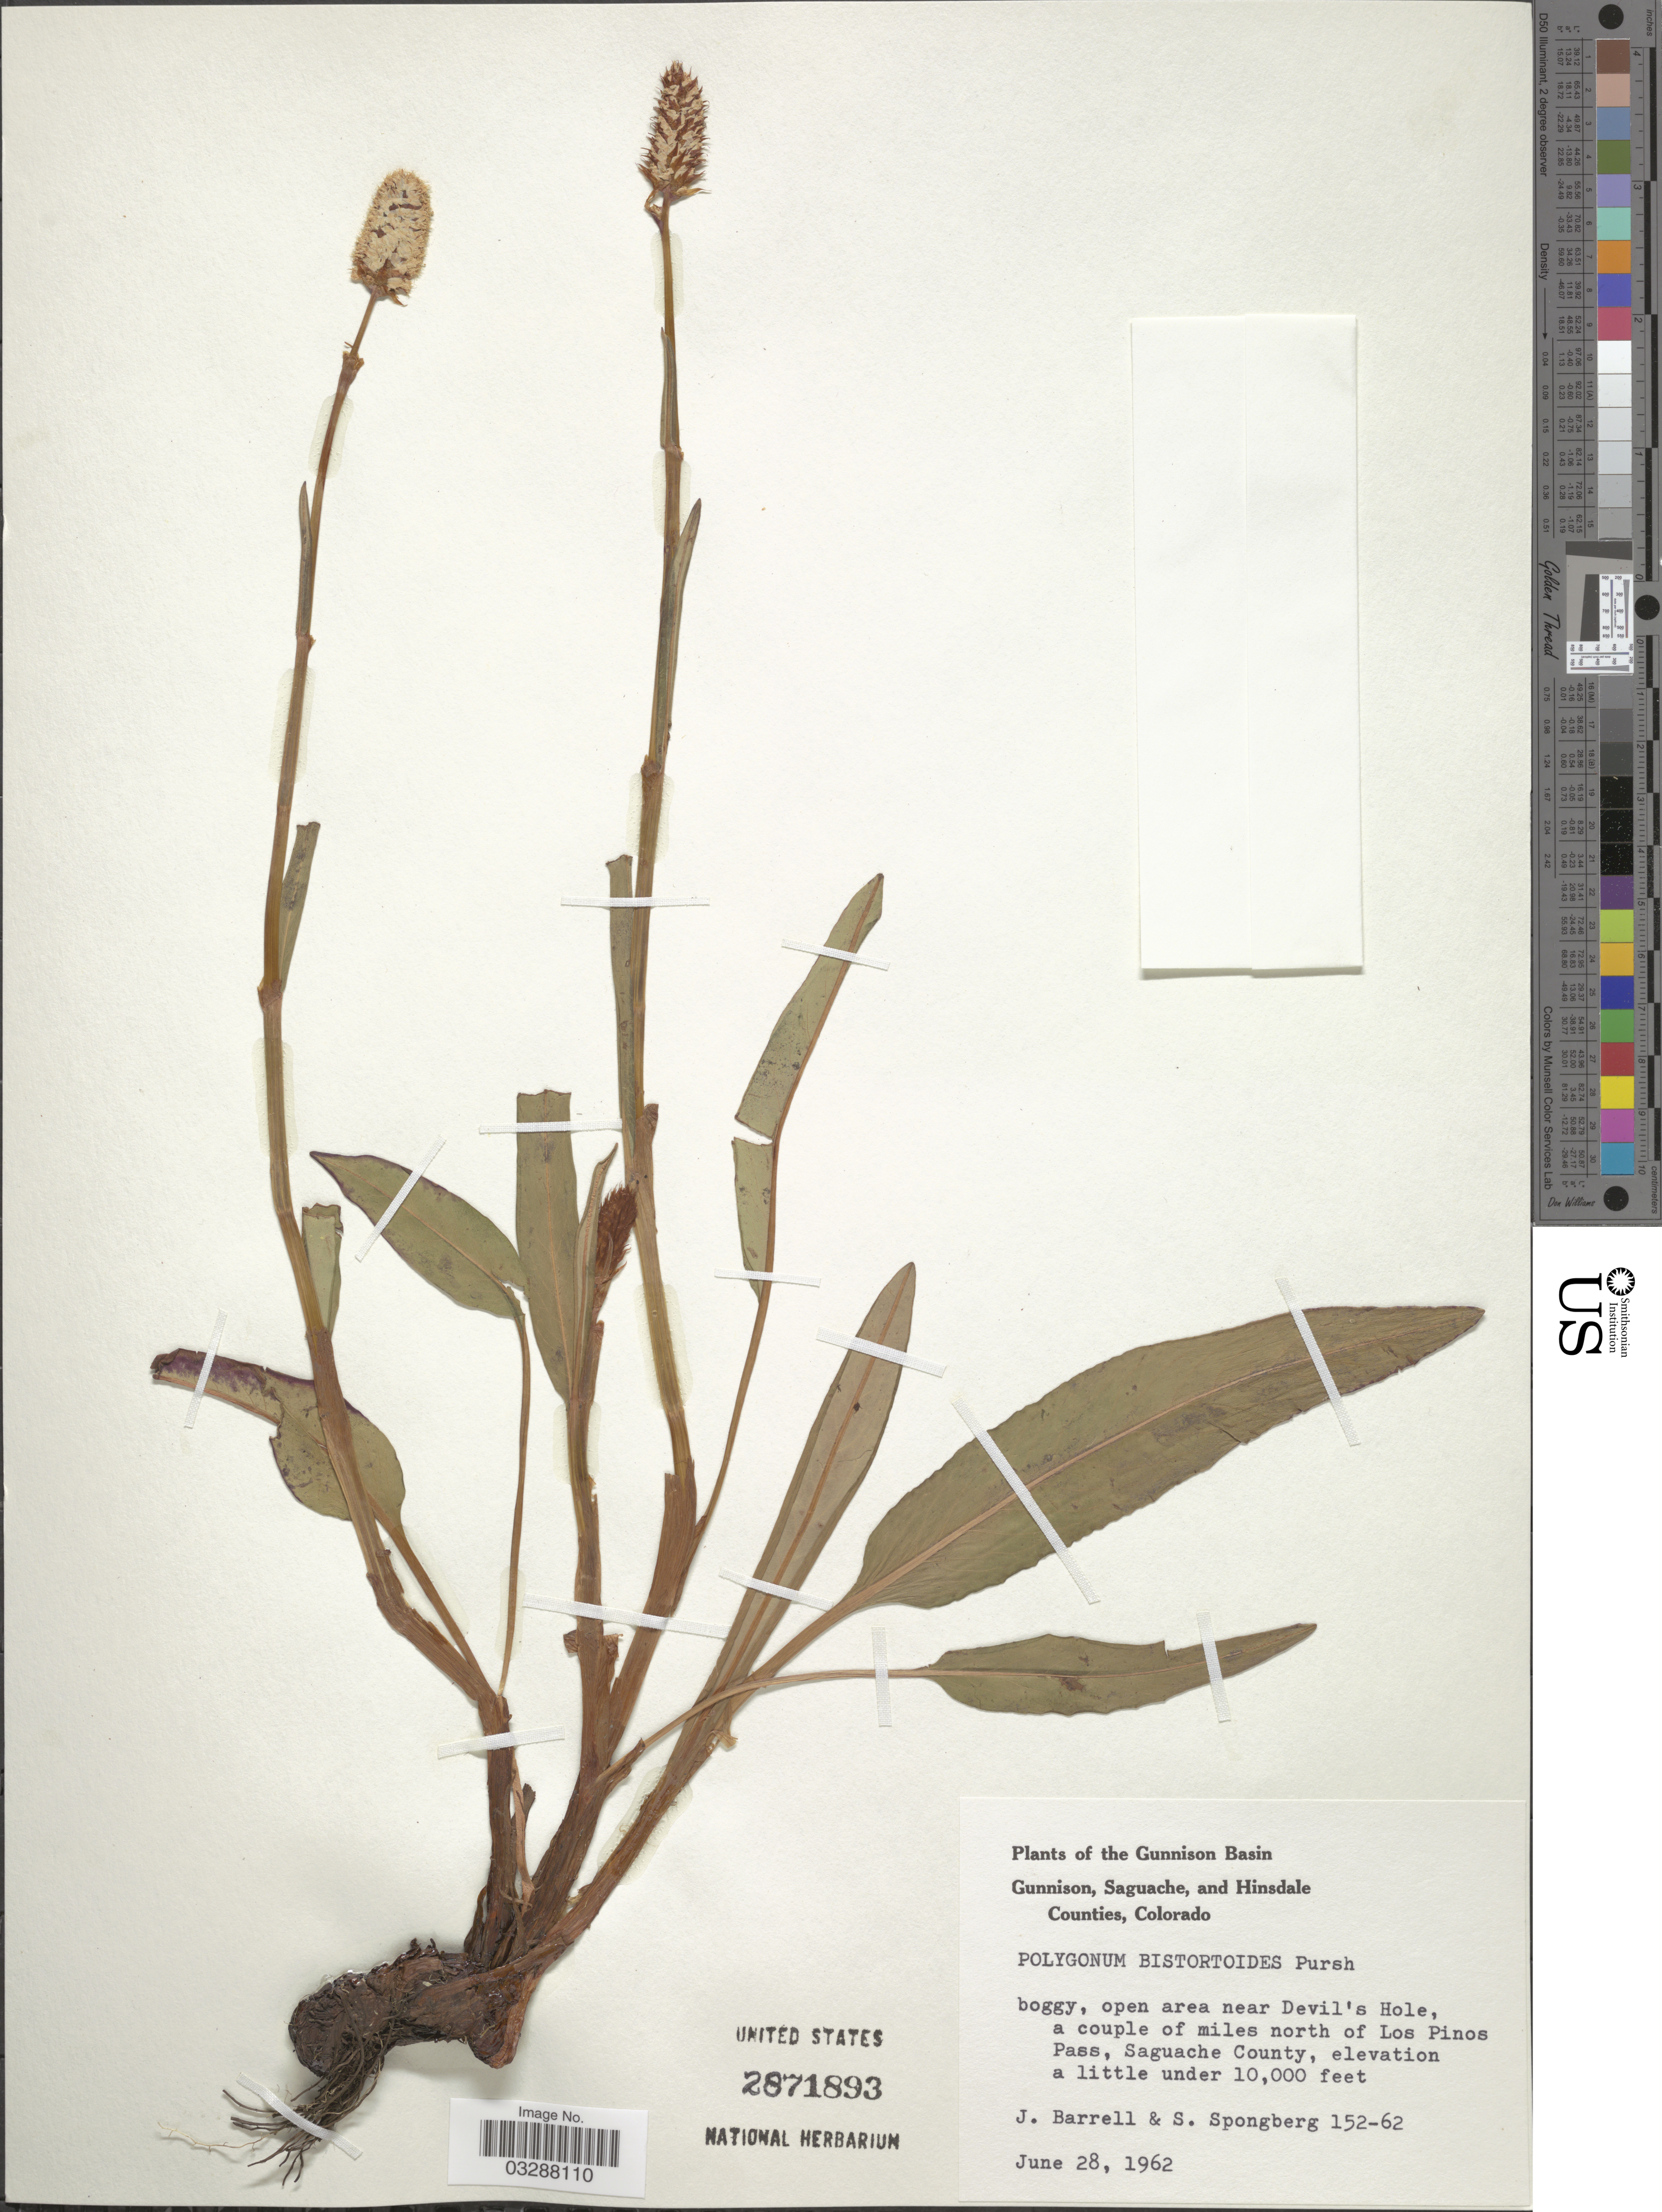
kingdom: Plantae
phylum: Tracheophyta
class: Magnoliopsida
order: Caryophyllales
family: Polygonaceae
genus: Bistorta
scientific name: Bistorta bistortoides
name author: (Pursh) Small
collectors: J. Barrell & S. A.Spongberg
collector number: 152-62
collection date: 1962-06-28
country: United States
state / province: Colorado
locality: Open area near Devil's Hole, a couple of miles north of Los Pinos Pass, Saguache County.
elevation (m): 3048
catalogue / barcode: US 2871893